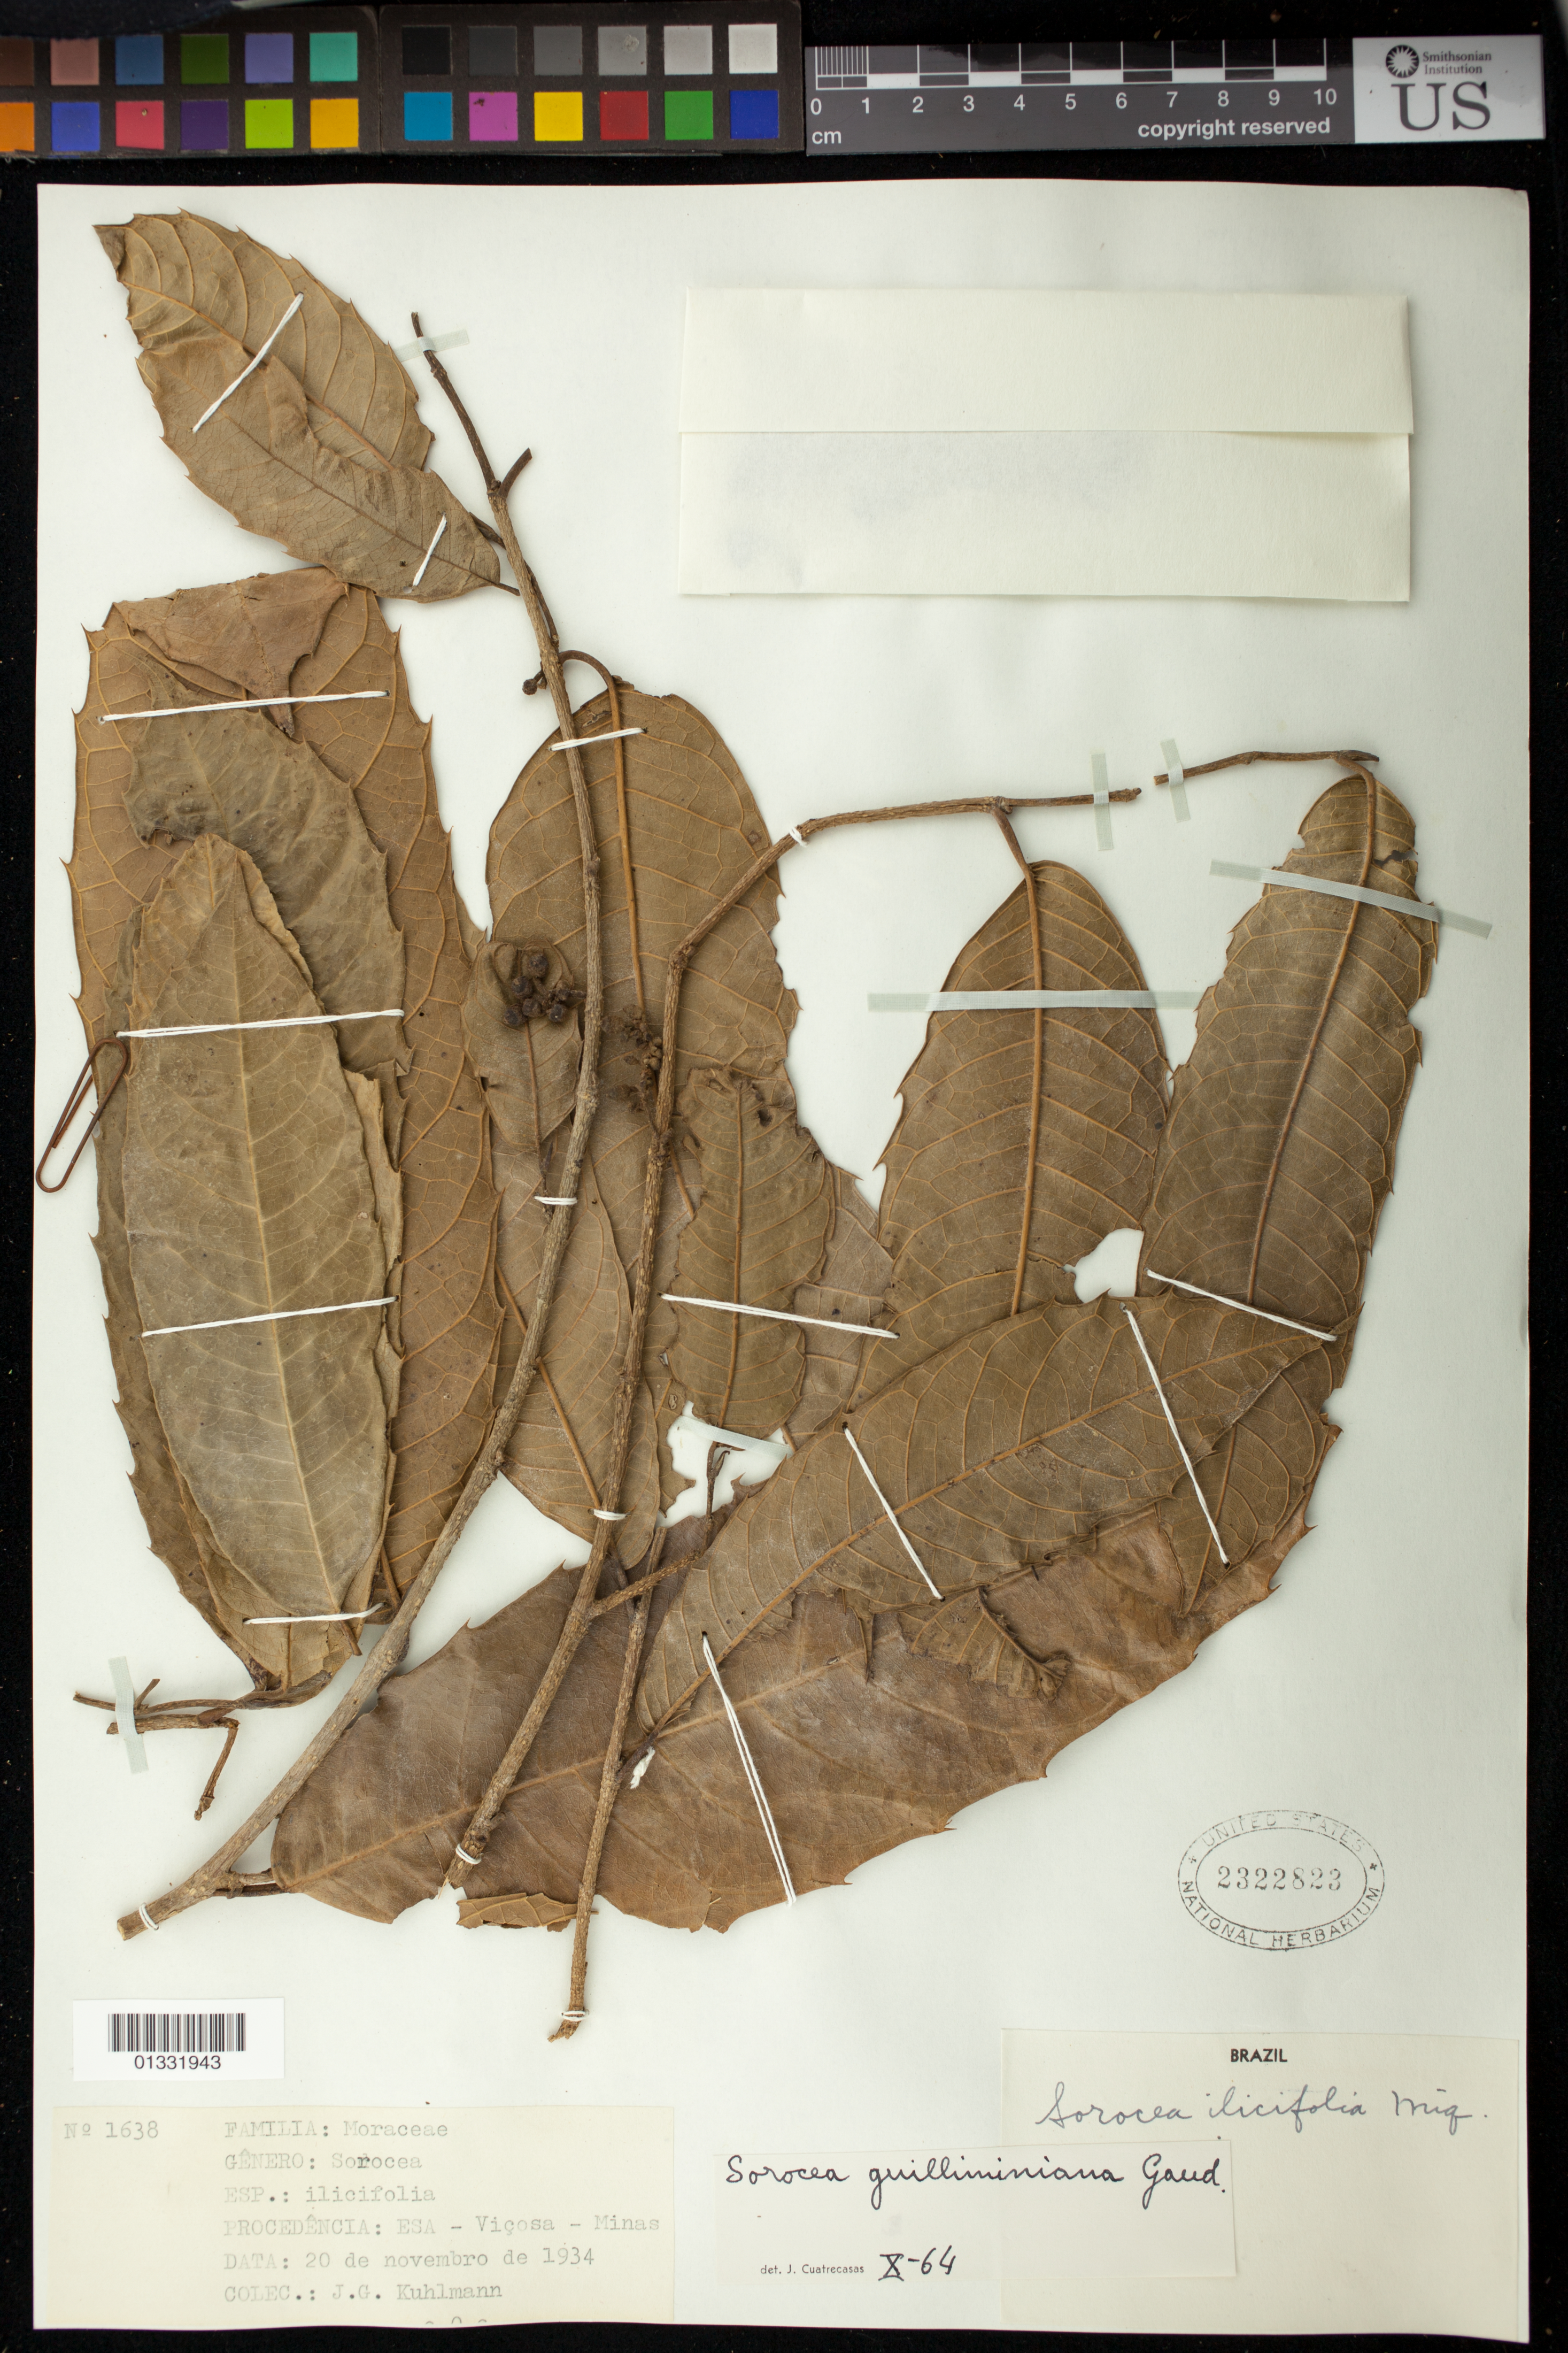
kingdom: Plantae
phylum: Tracheophyta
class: Magnoliopsida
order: Rosales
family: Moraceae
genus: Sorocea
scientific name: Sorocea guilleminiana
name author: Gaudich.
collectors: J. G. Kuhlmann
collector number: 1638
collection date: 1934-11-20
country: Brazil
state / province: Minas Gerais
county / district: Viçosa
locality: ESA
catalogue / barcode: US 2322823